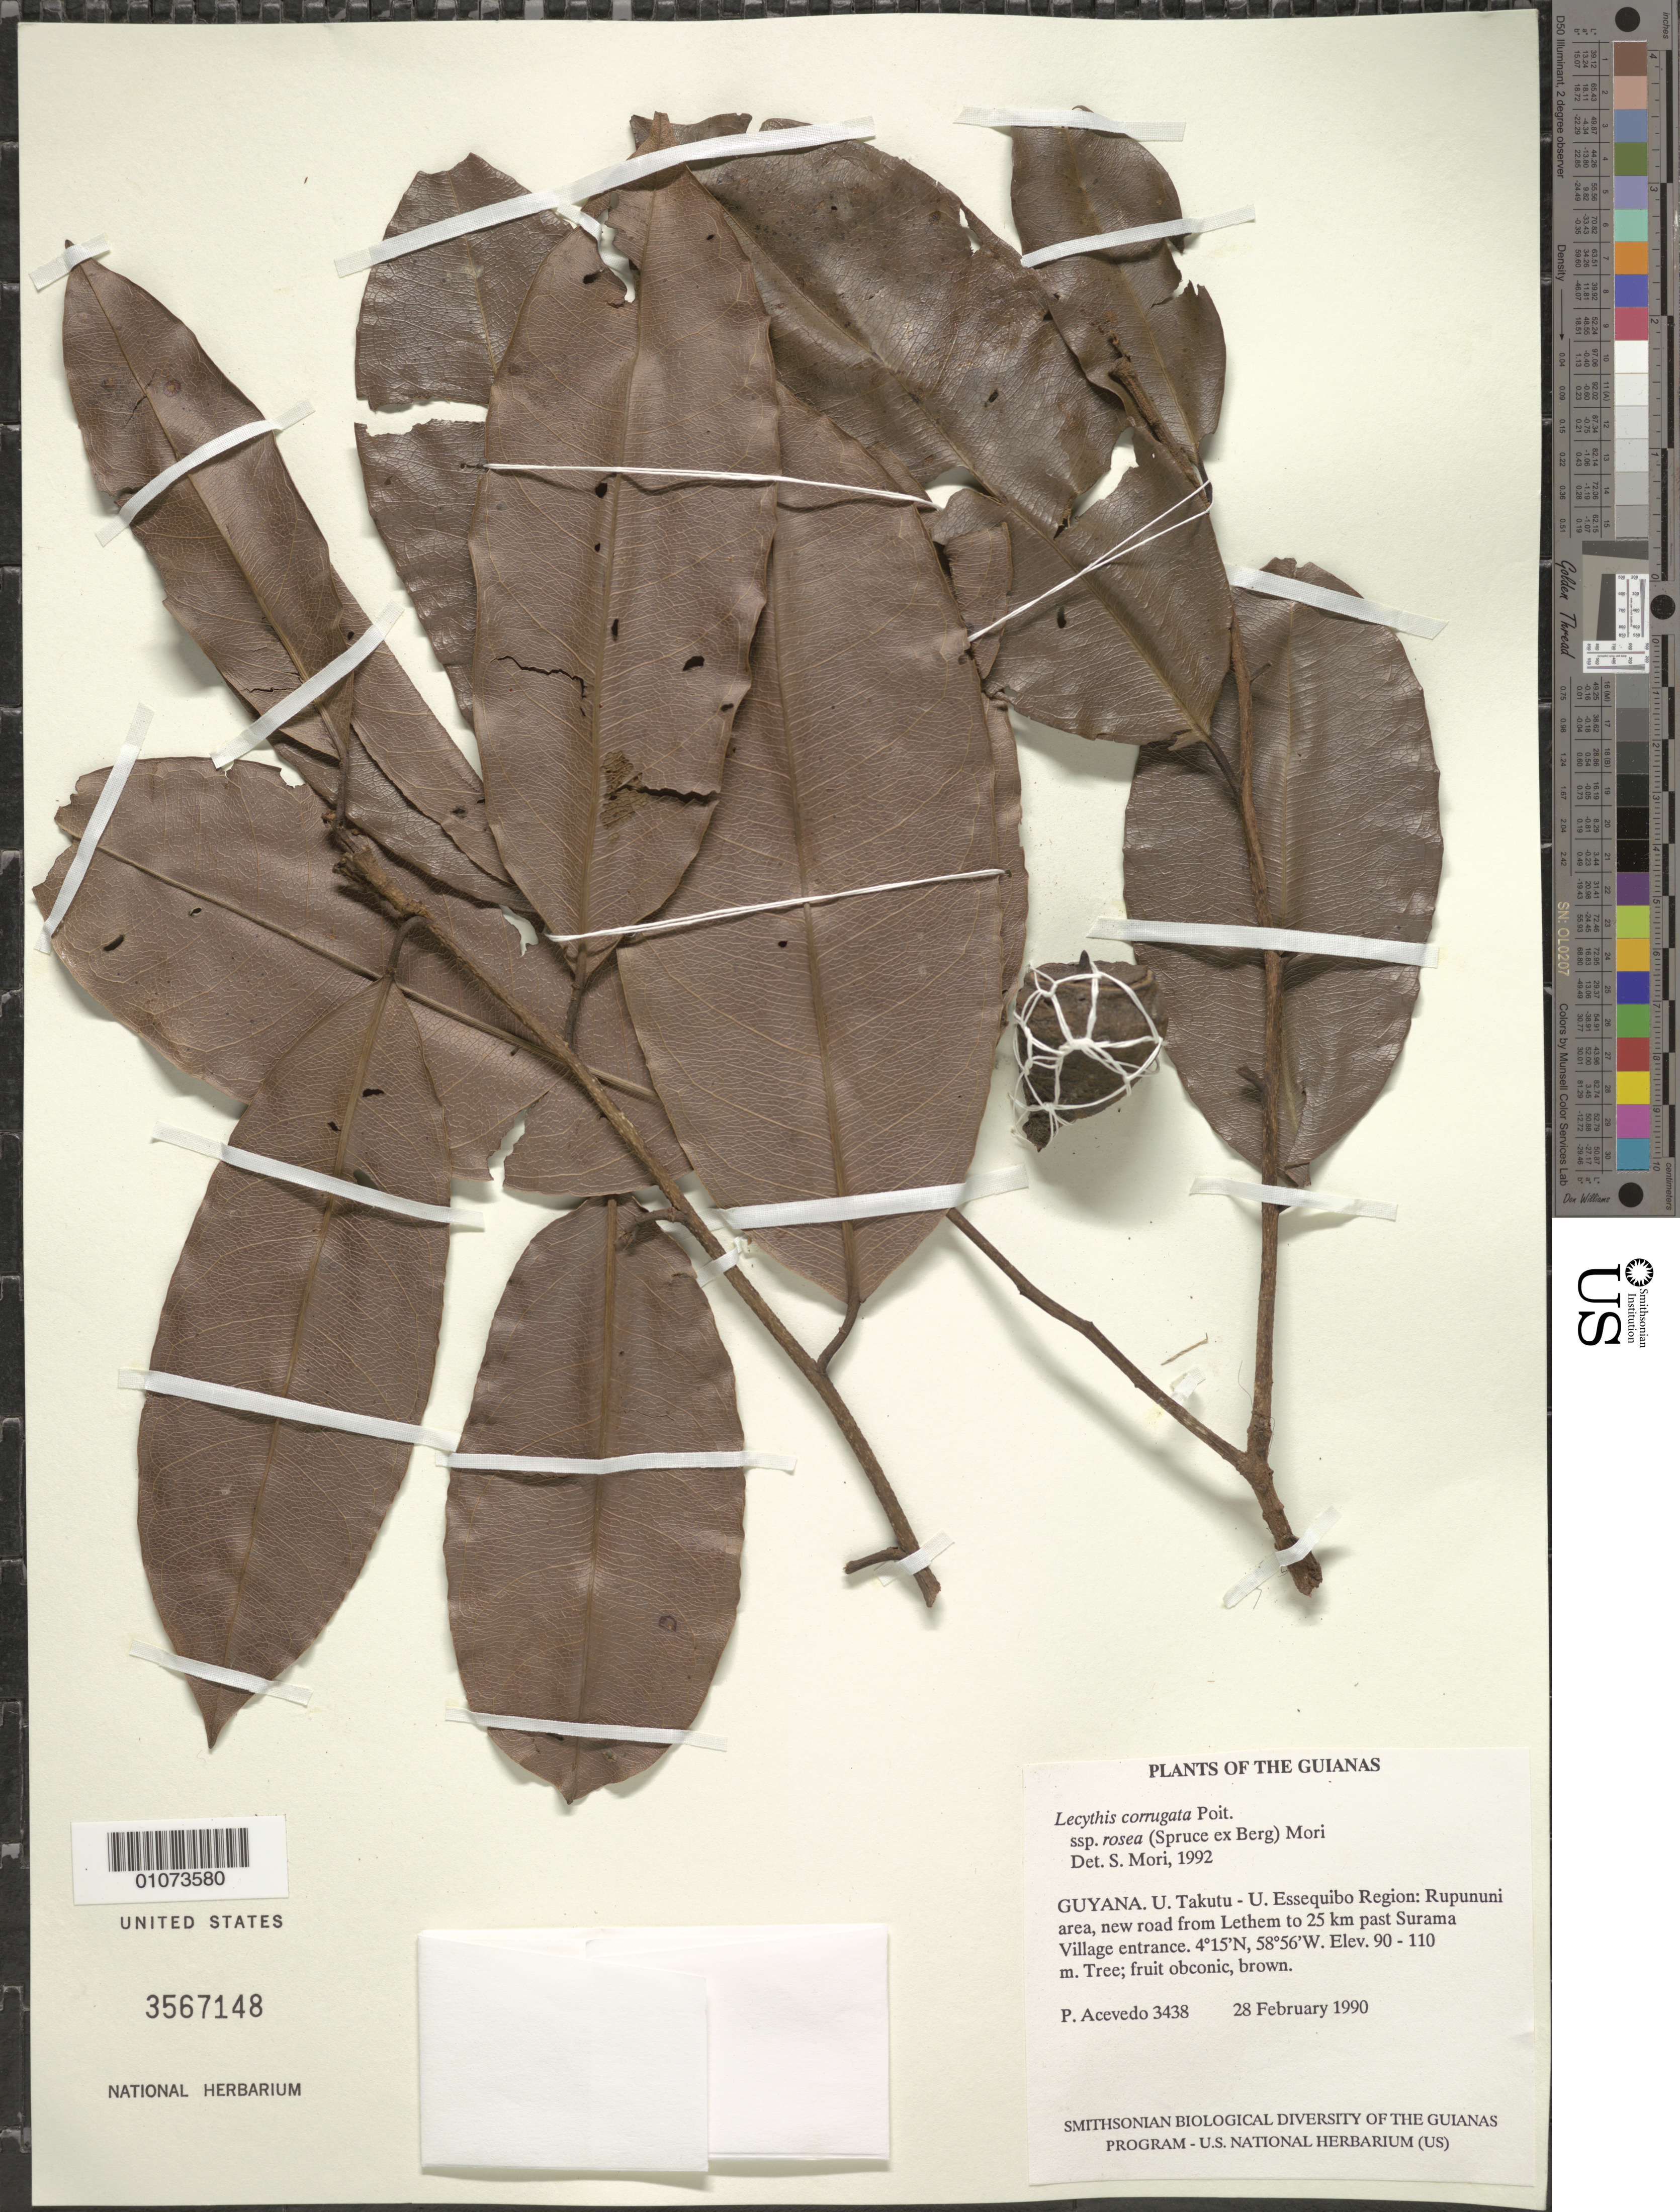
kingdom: Plantae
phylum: Tracheophyta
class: Magnoliopsida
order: Ericales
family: Lecythidaceae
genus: Lecythis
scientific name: Lecythis corrugata subsp. rosea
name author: (O. Berg) S.A. Mori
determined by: Mori, Scott A.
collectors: P. Acevedo-Rodr.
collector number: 3438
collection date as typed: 28 February 1990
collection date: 1990-02-28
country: Guyana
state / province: U. Takutu-U. Essequibo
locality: Rupununi area, new road from Lethem to 25 km past Surama Village entrance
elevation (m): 90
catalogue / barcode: US 3567148